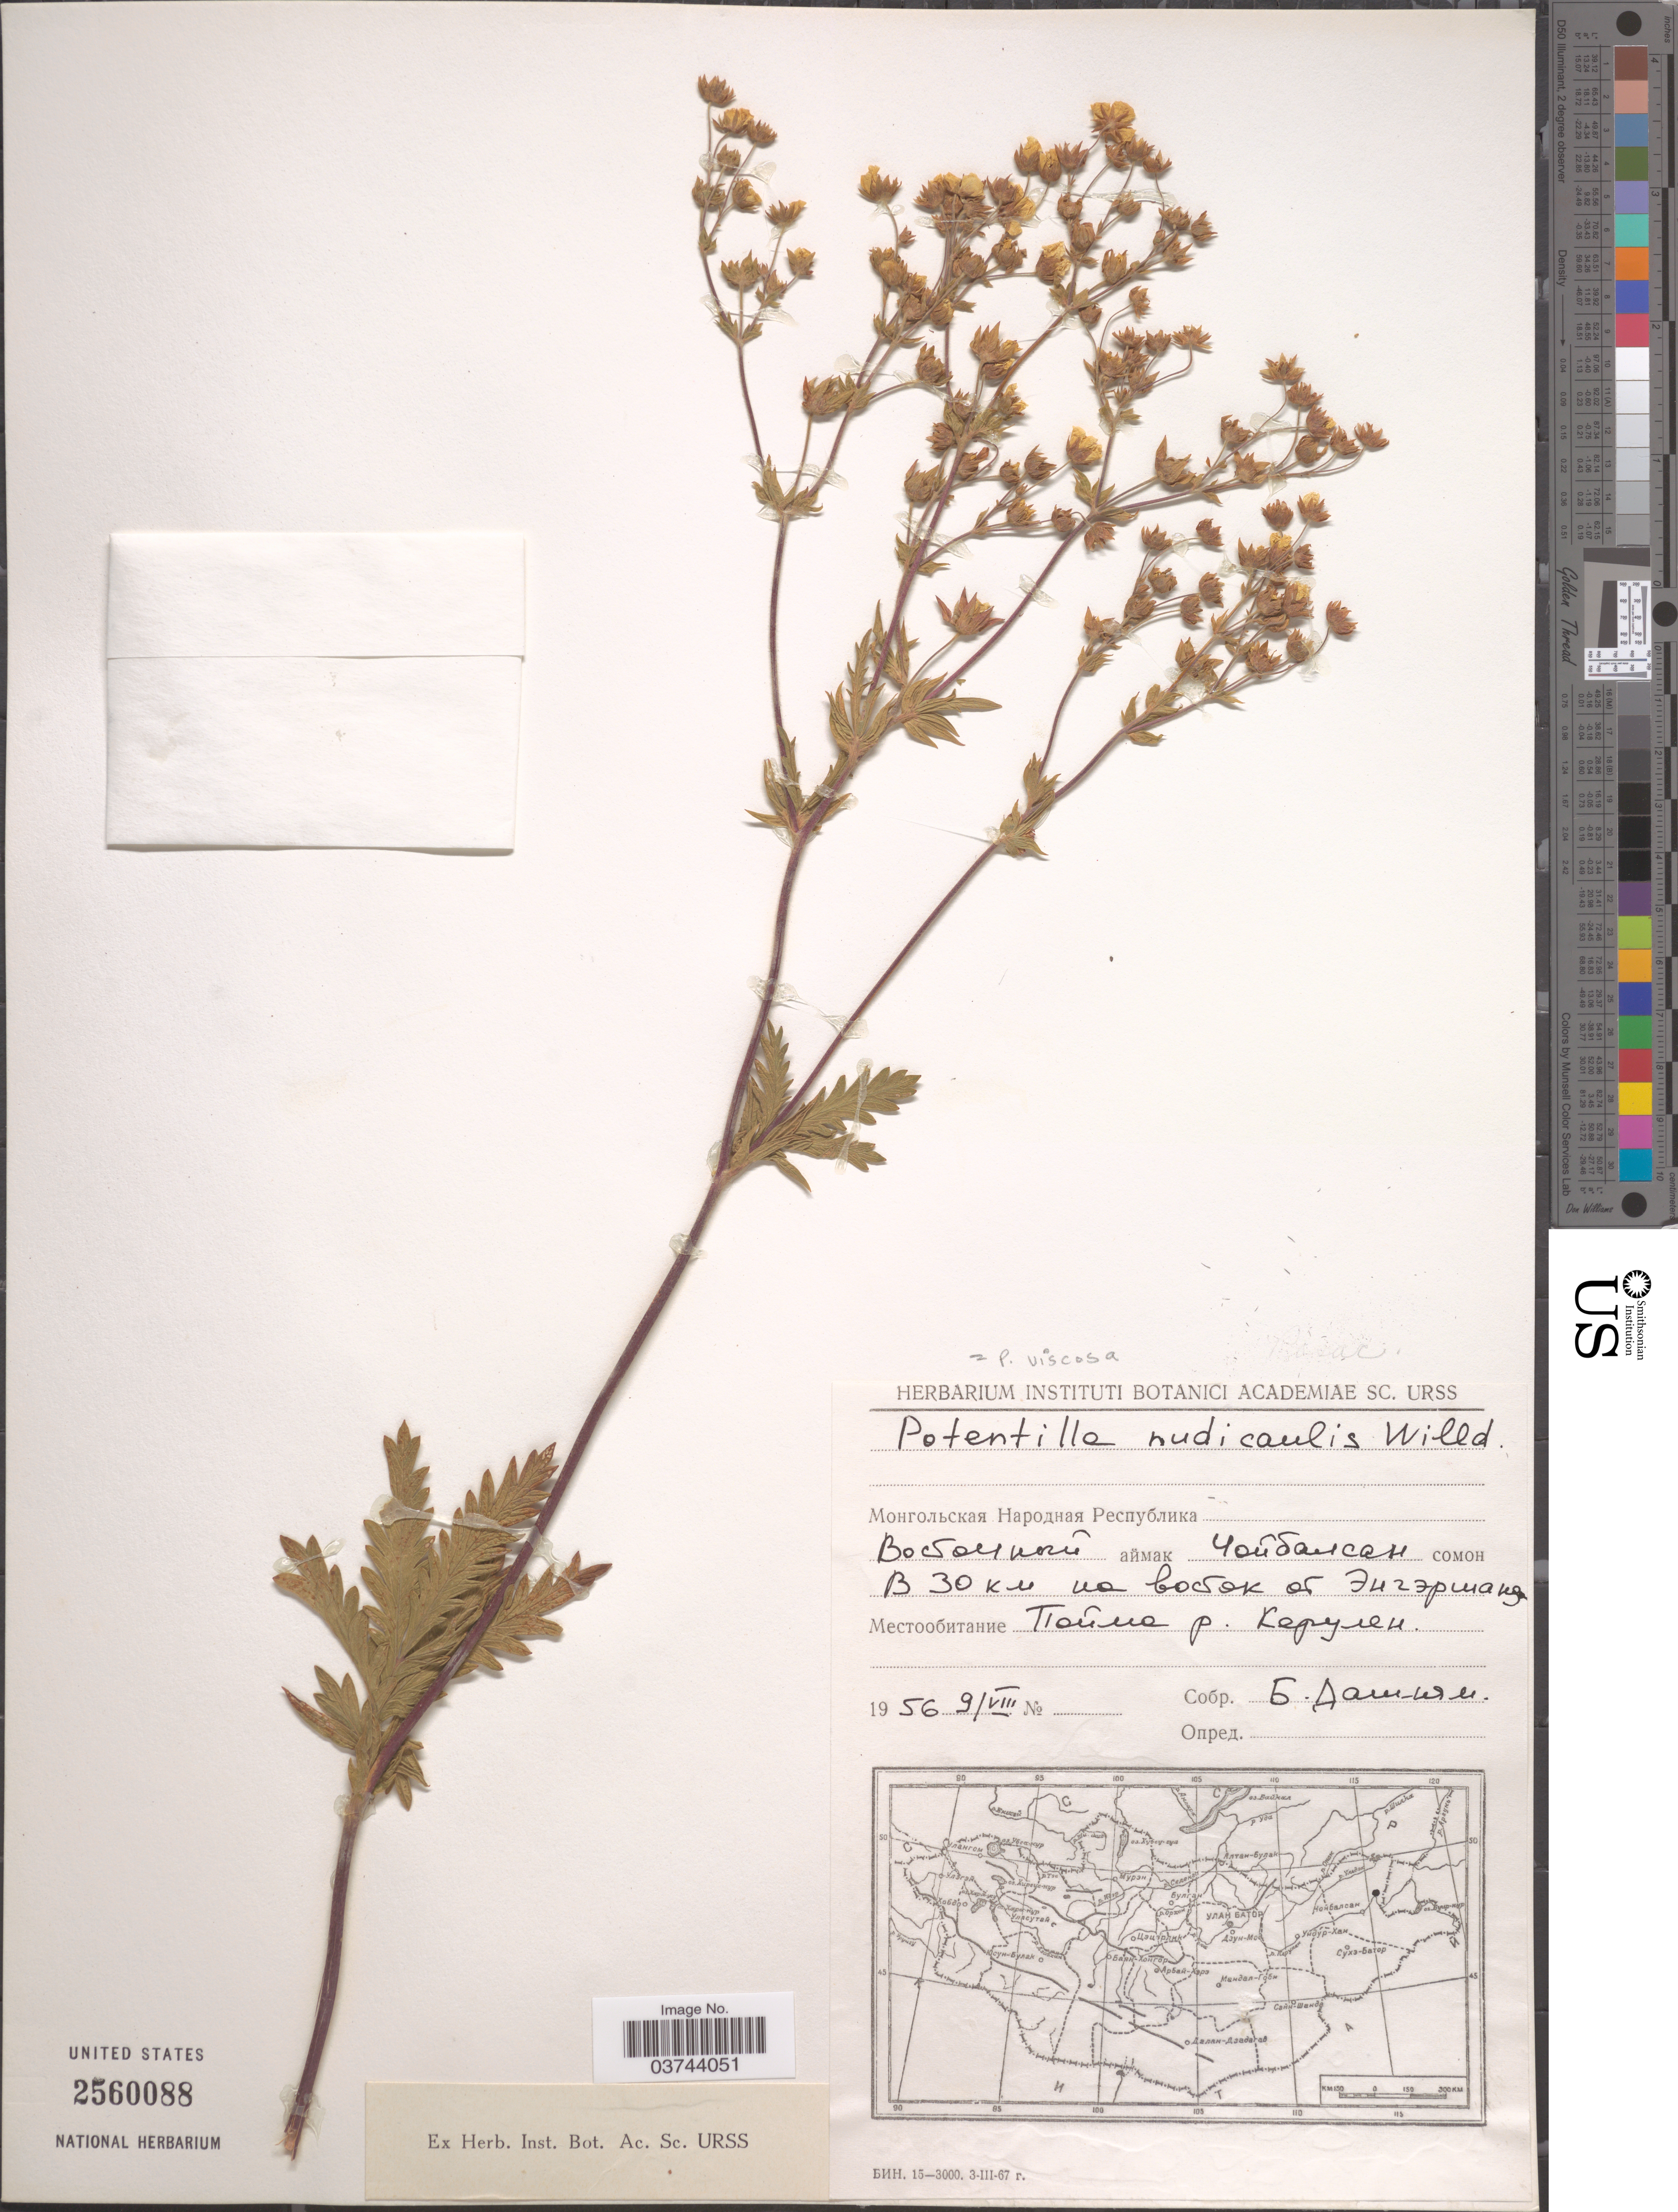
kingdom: Plantae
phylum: Tracheophyta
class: Magnoliopsida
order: Rosales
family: Rosaceae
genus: Potentilla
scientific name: Potentilla viscosa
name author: Donn ex Lehm.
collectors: X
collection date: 1956-08-09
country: Mongolia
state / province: Dornod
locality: Choybalsan, floodplain of river Kerulen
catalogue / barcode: US 2560088